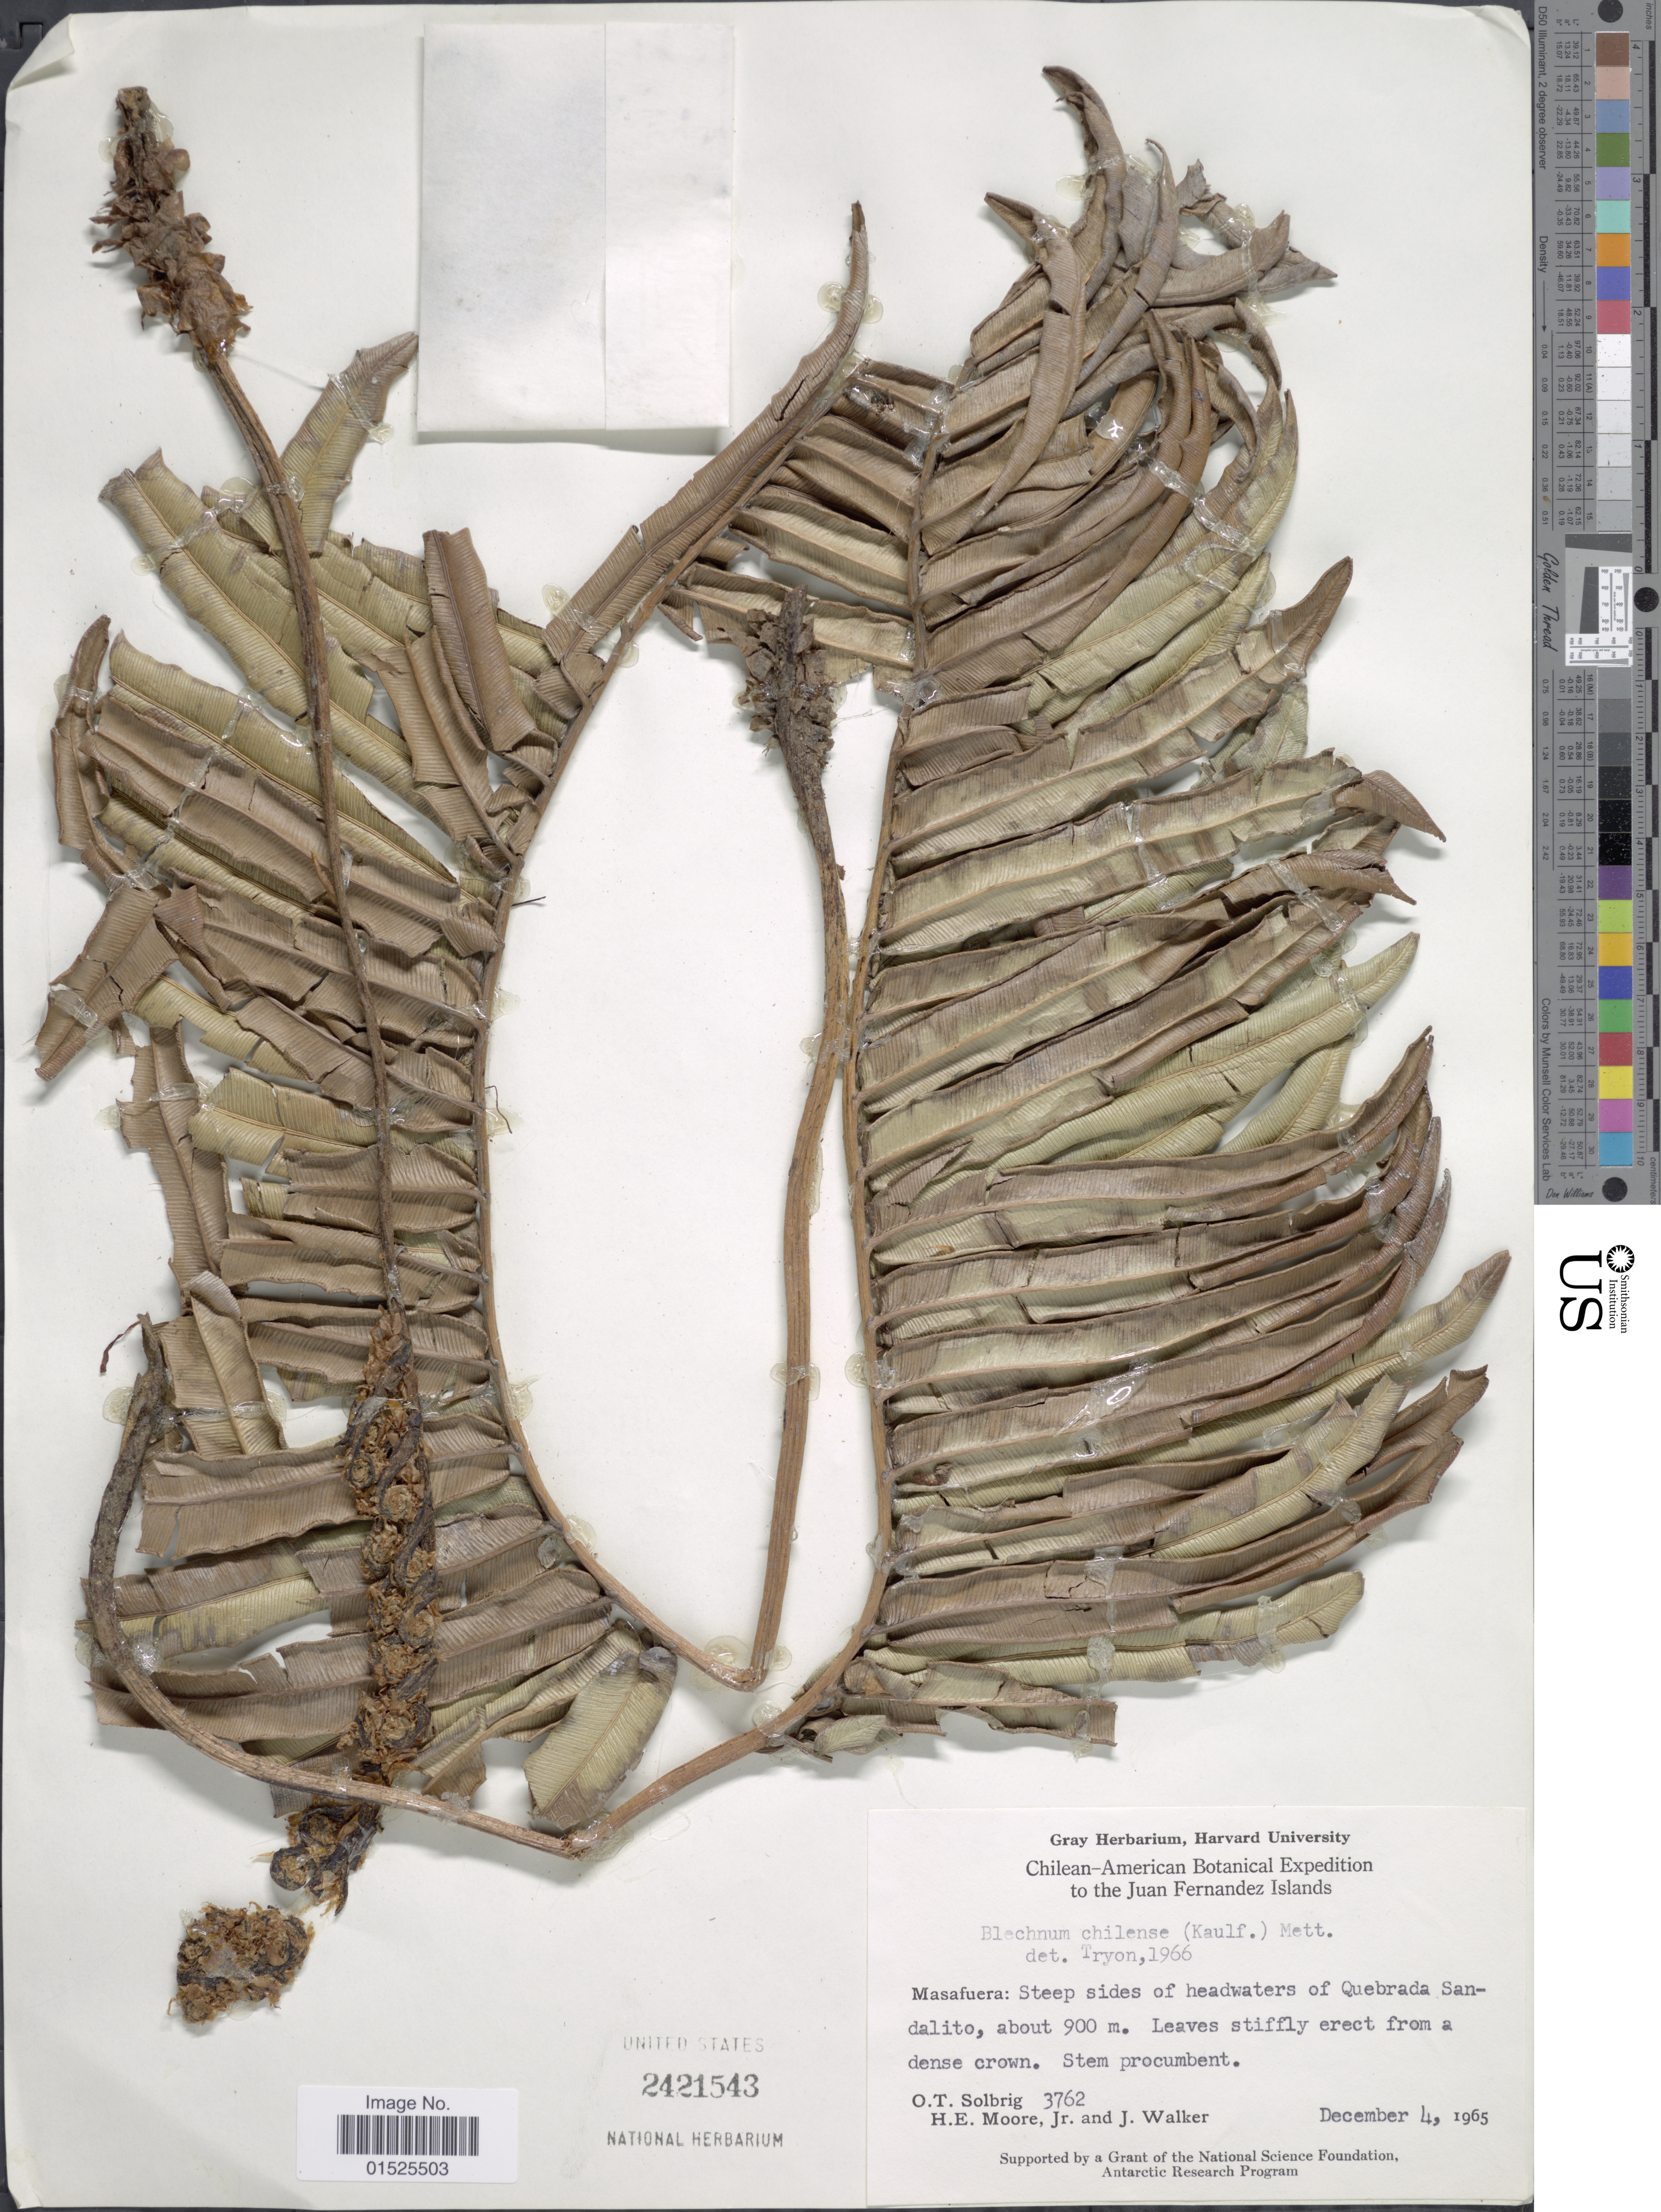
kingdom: Plantae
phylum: Tracheophyta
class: Polypodiopsida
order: Polypodiales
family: Blechnaceae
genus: Blechnum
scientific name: Blechnum chilense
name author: (Kaulf.) Mett.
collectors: O. T. Solbrig, H. Moore & J. Walker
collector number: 3762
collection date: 1965-12-04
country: Chile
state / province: Valparaíso (V)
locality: Juan Fernandez Islands. Masafuera: Steep sides of headwaters of Quebrada Sandalito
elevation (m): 900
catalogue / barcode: US 2421543